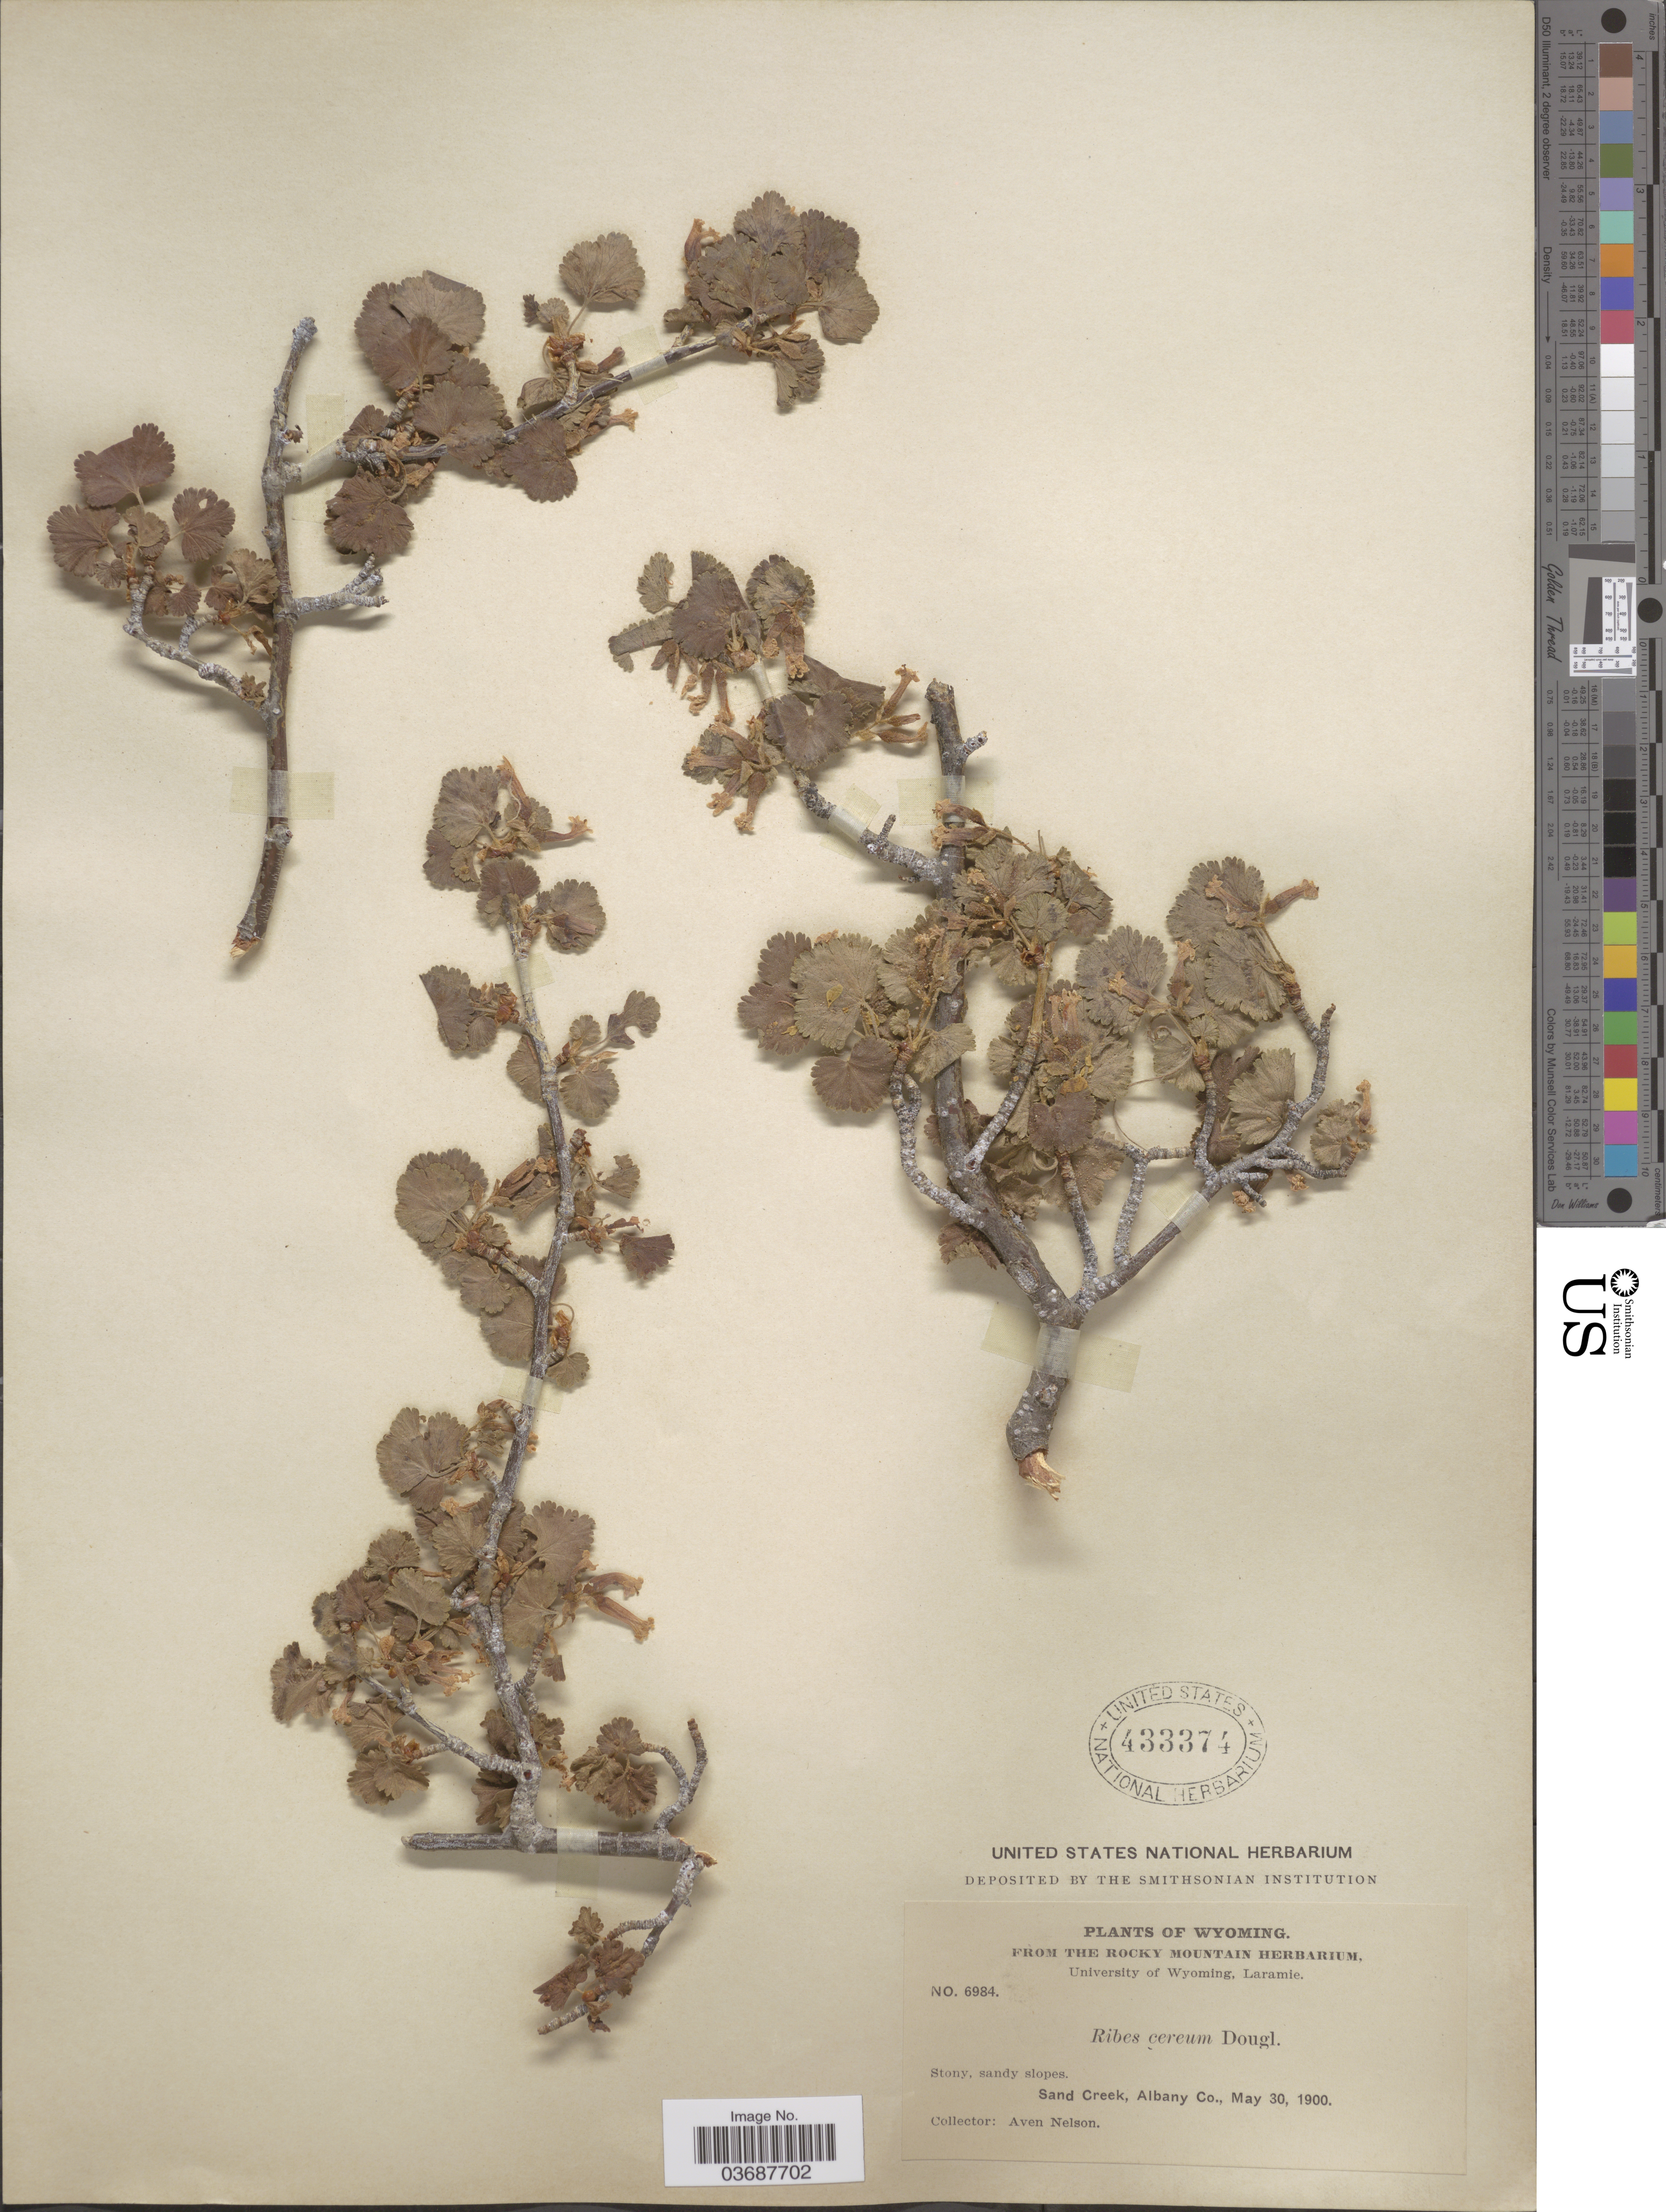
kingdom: Plantae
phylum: Tracheophyta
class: Magnoliopsida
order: Saxifragales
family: Grossulariaceae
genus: Ribes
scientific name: Ribes inebrians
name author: Lindl.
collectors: A. Nelson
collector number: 6984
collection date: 1900-05-30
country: United States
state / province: Wyoming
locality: Sand Creek, Albany Co.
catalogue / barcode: US 433374